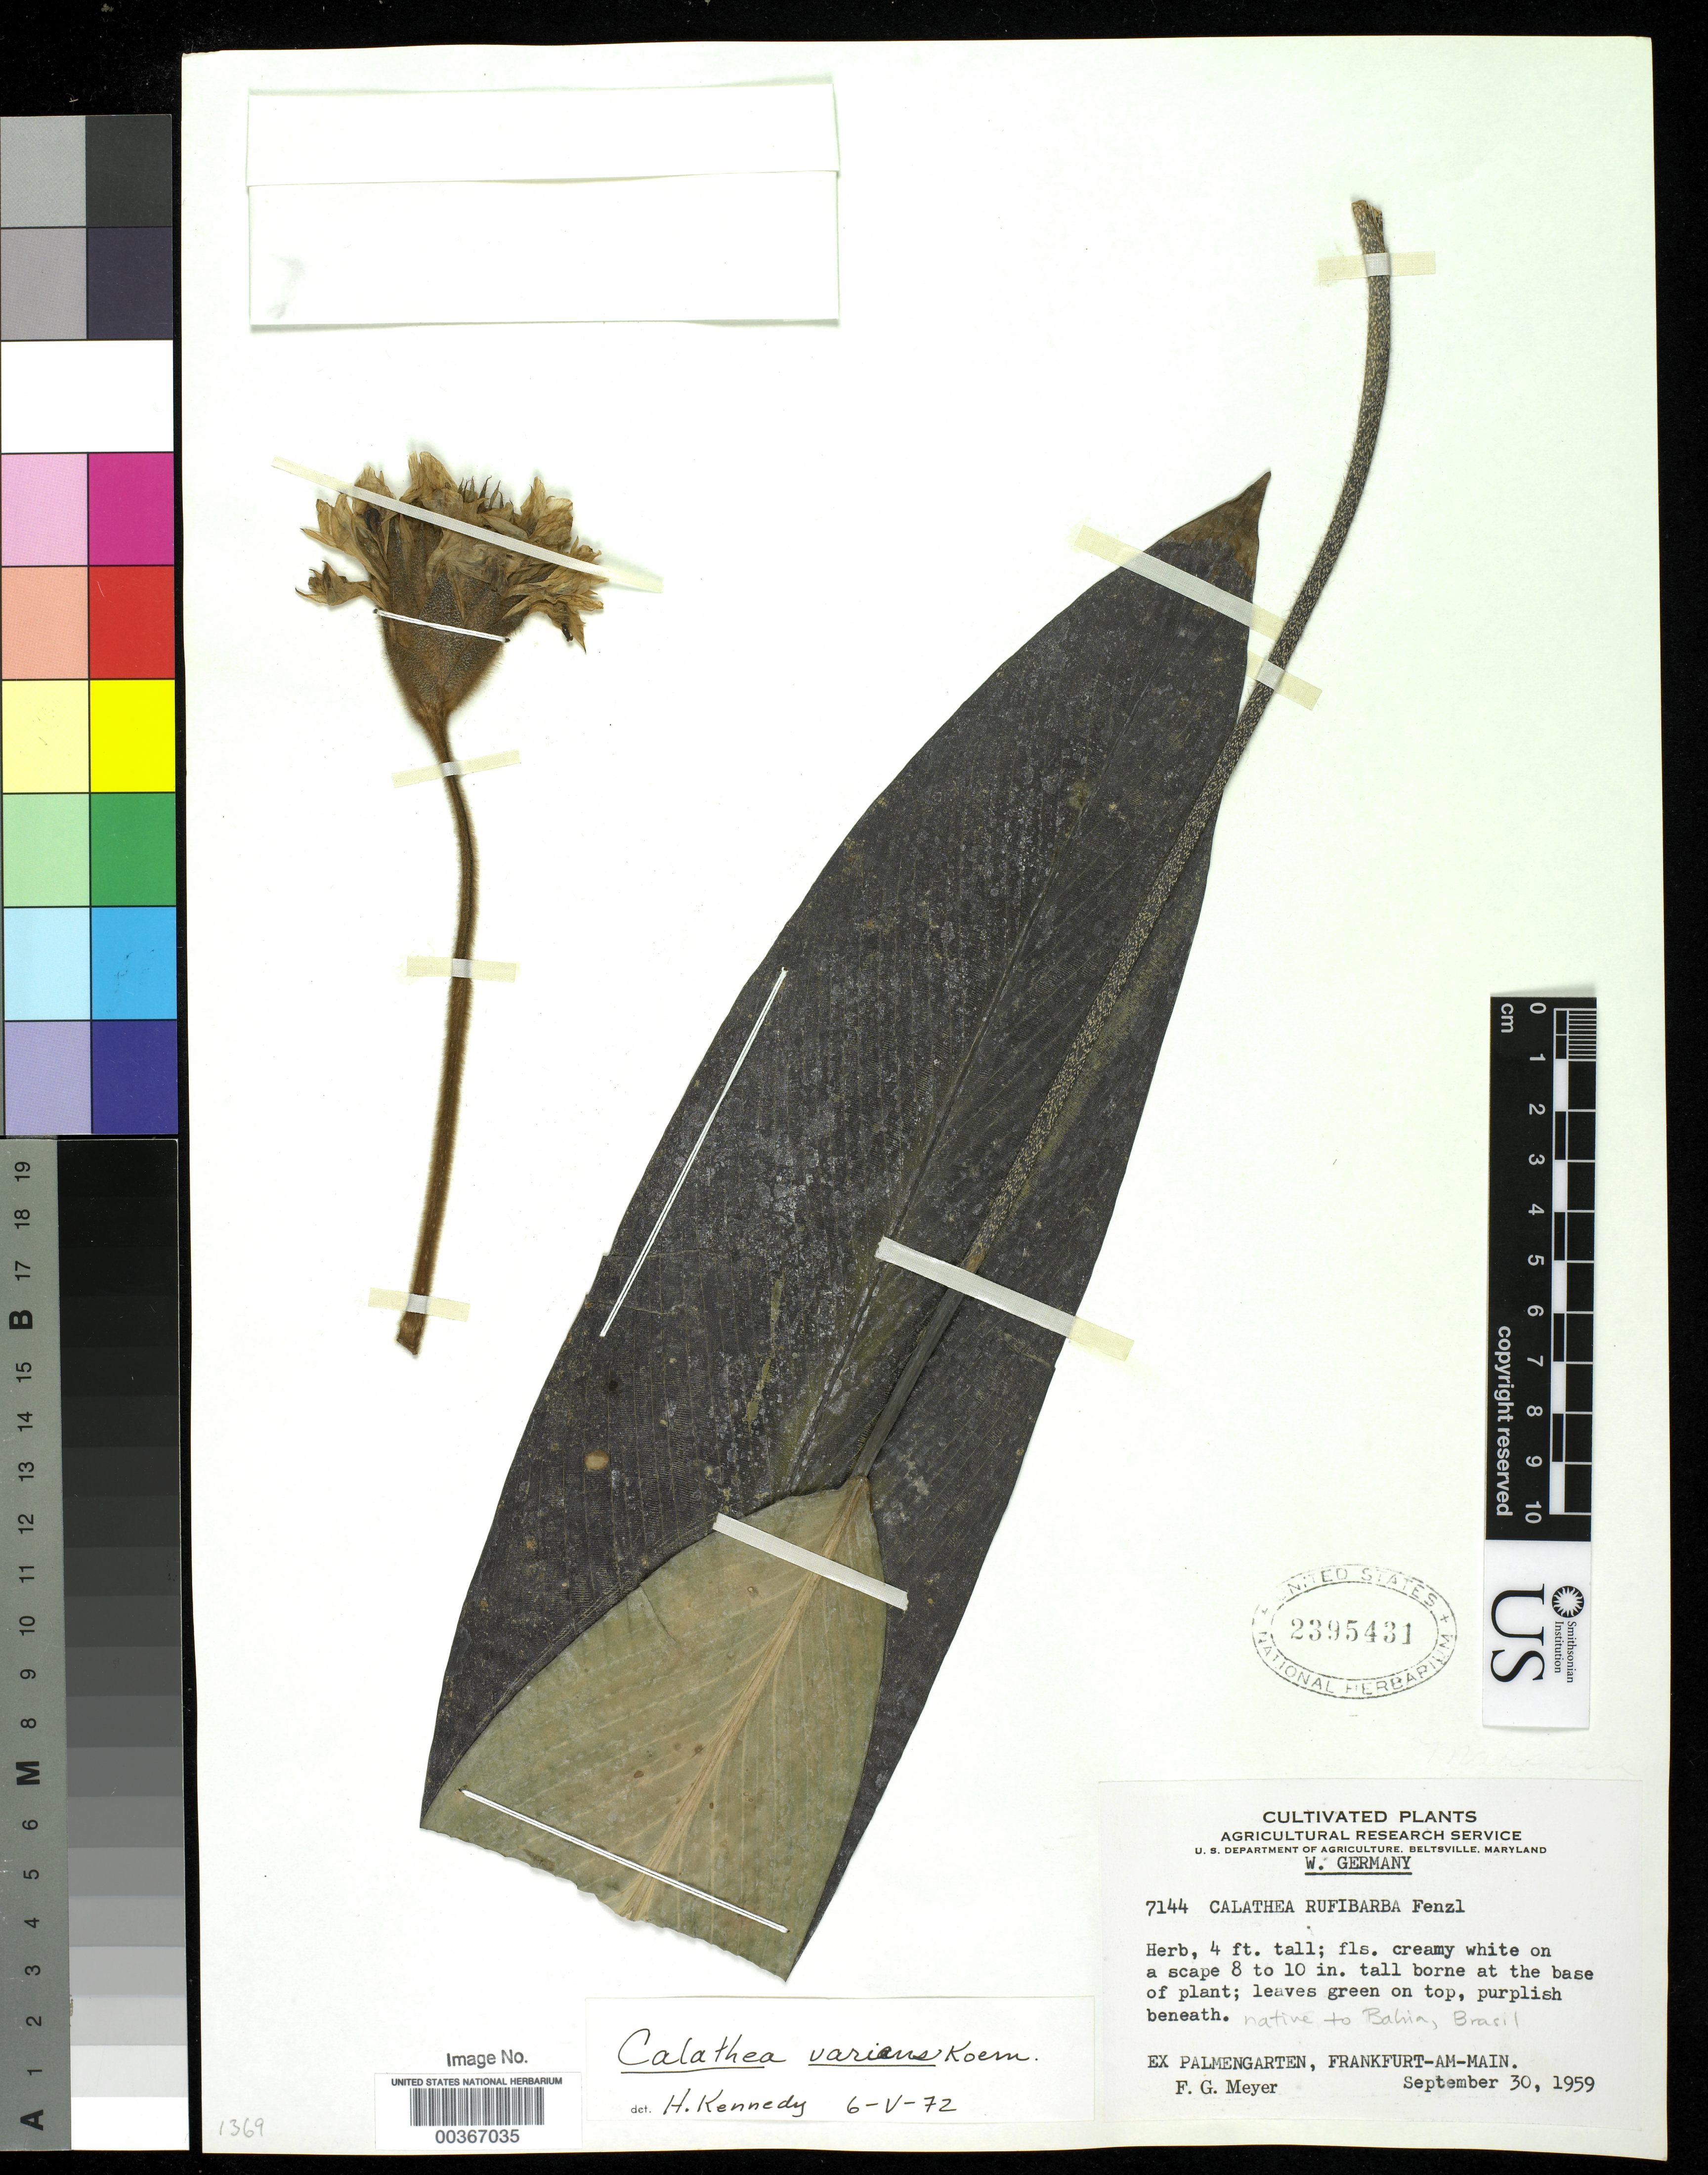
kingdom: Plantae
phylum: Tracheophyta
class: Liliopsida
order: Zingiberales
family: Marantaceae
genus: Goeppertia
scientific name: Goeppertia varians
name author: (K. Koch & L. Mathieu) Borchs. & S. Suárez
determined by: Strong, Mark T., (BOT), Smithsonian Institution - National Museum of Natural History (UNITED STATES)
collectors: F. G. Meyer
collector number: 7144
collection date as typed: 30 Sep 1959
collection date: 1959-09-30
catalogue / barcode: US 2395431